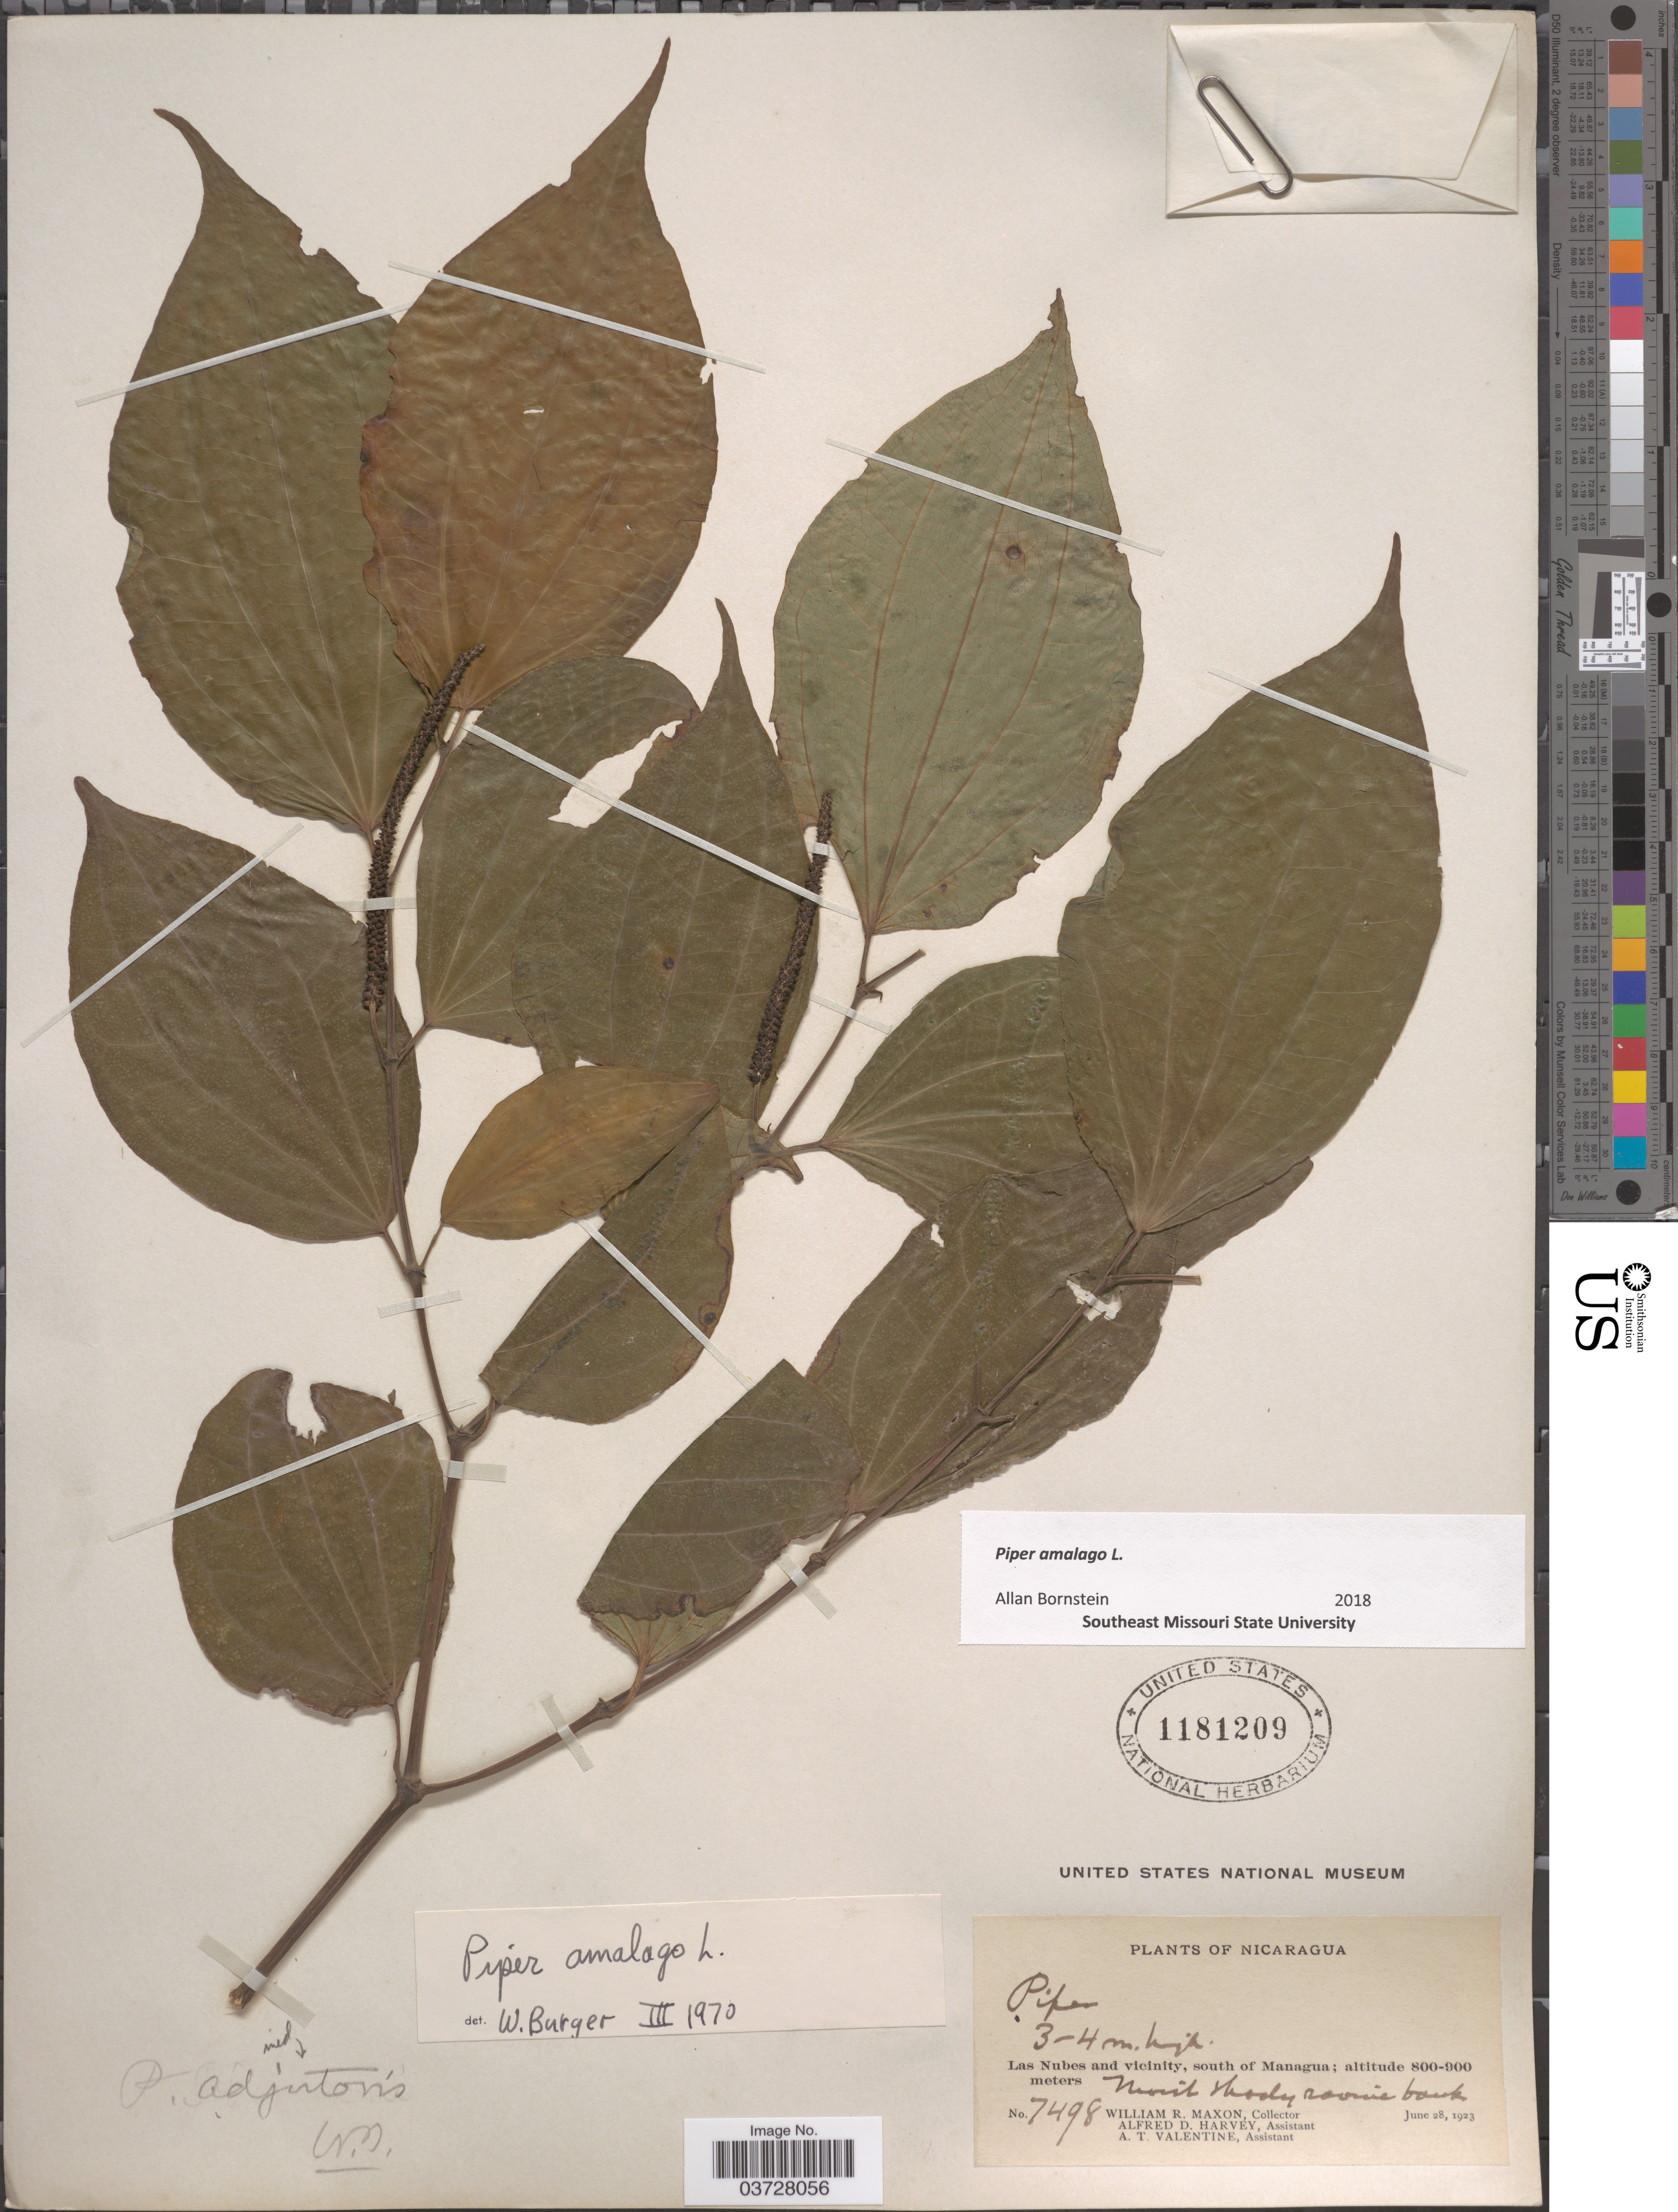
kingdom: Plantae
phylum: Tracheophyta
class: Magnoliopsida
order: Piperales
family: Piperaceae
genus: Piper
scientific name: Piper amalago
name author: L.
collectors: W. R. Maxon, A. D. Harvey & A. Valentine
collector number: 7498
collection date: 1923-06-28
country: Nicaragua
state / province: Managua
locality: Las Nubes and vicinity, south of Managua.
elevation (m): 800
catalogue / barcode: US 1181209